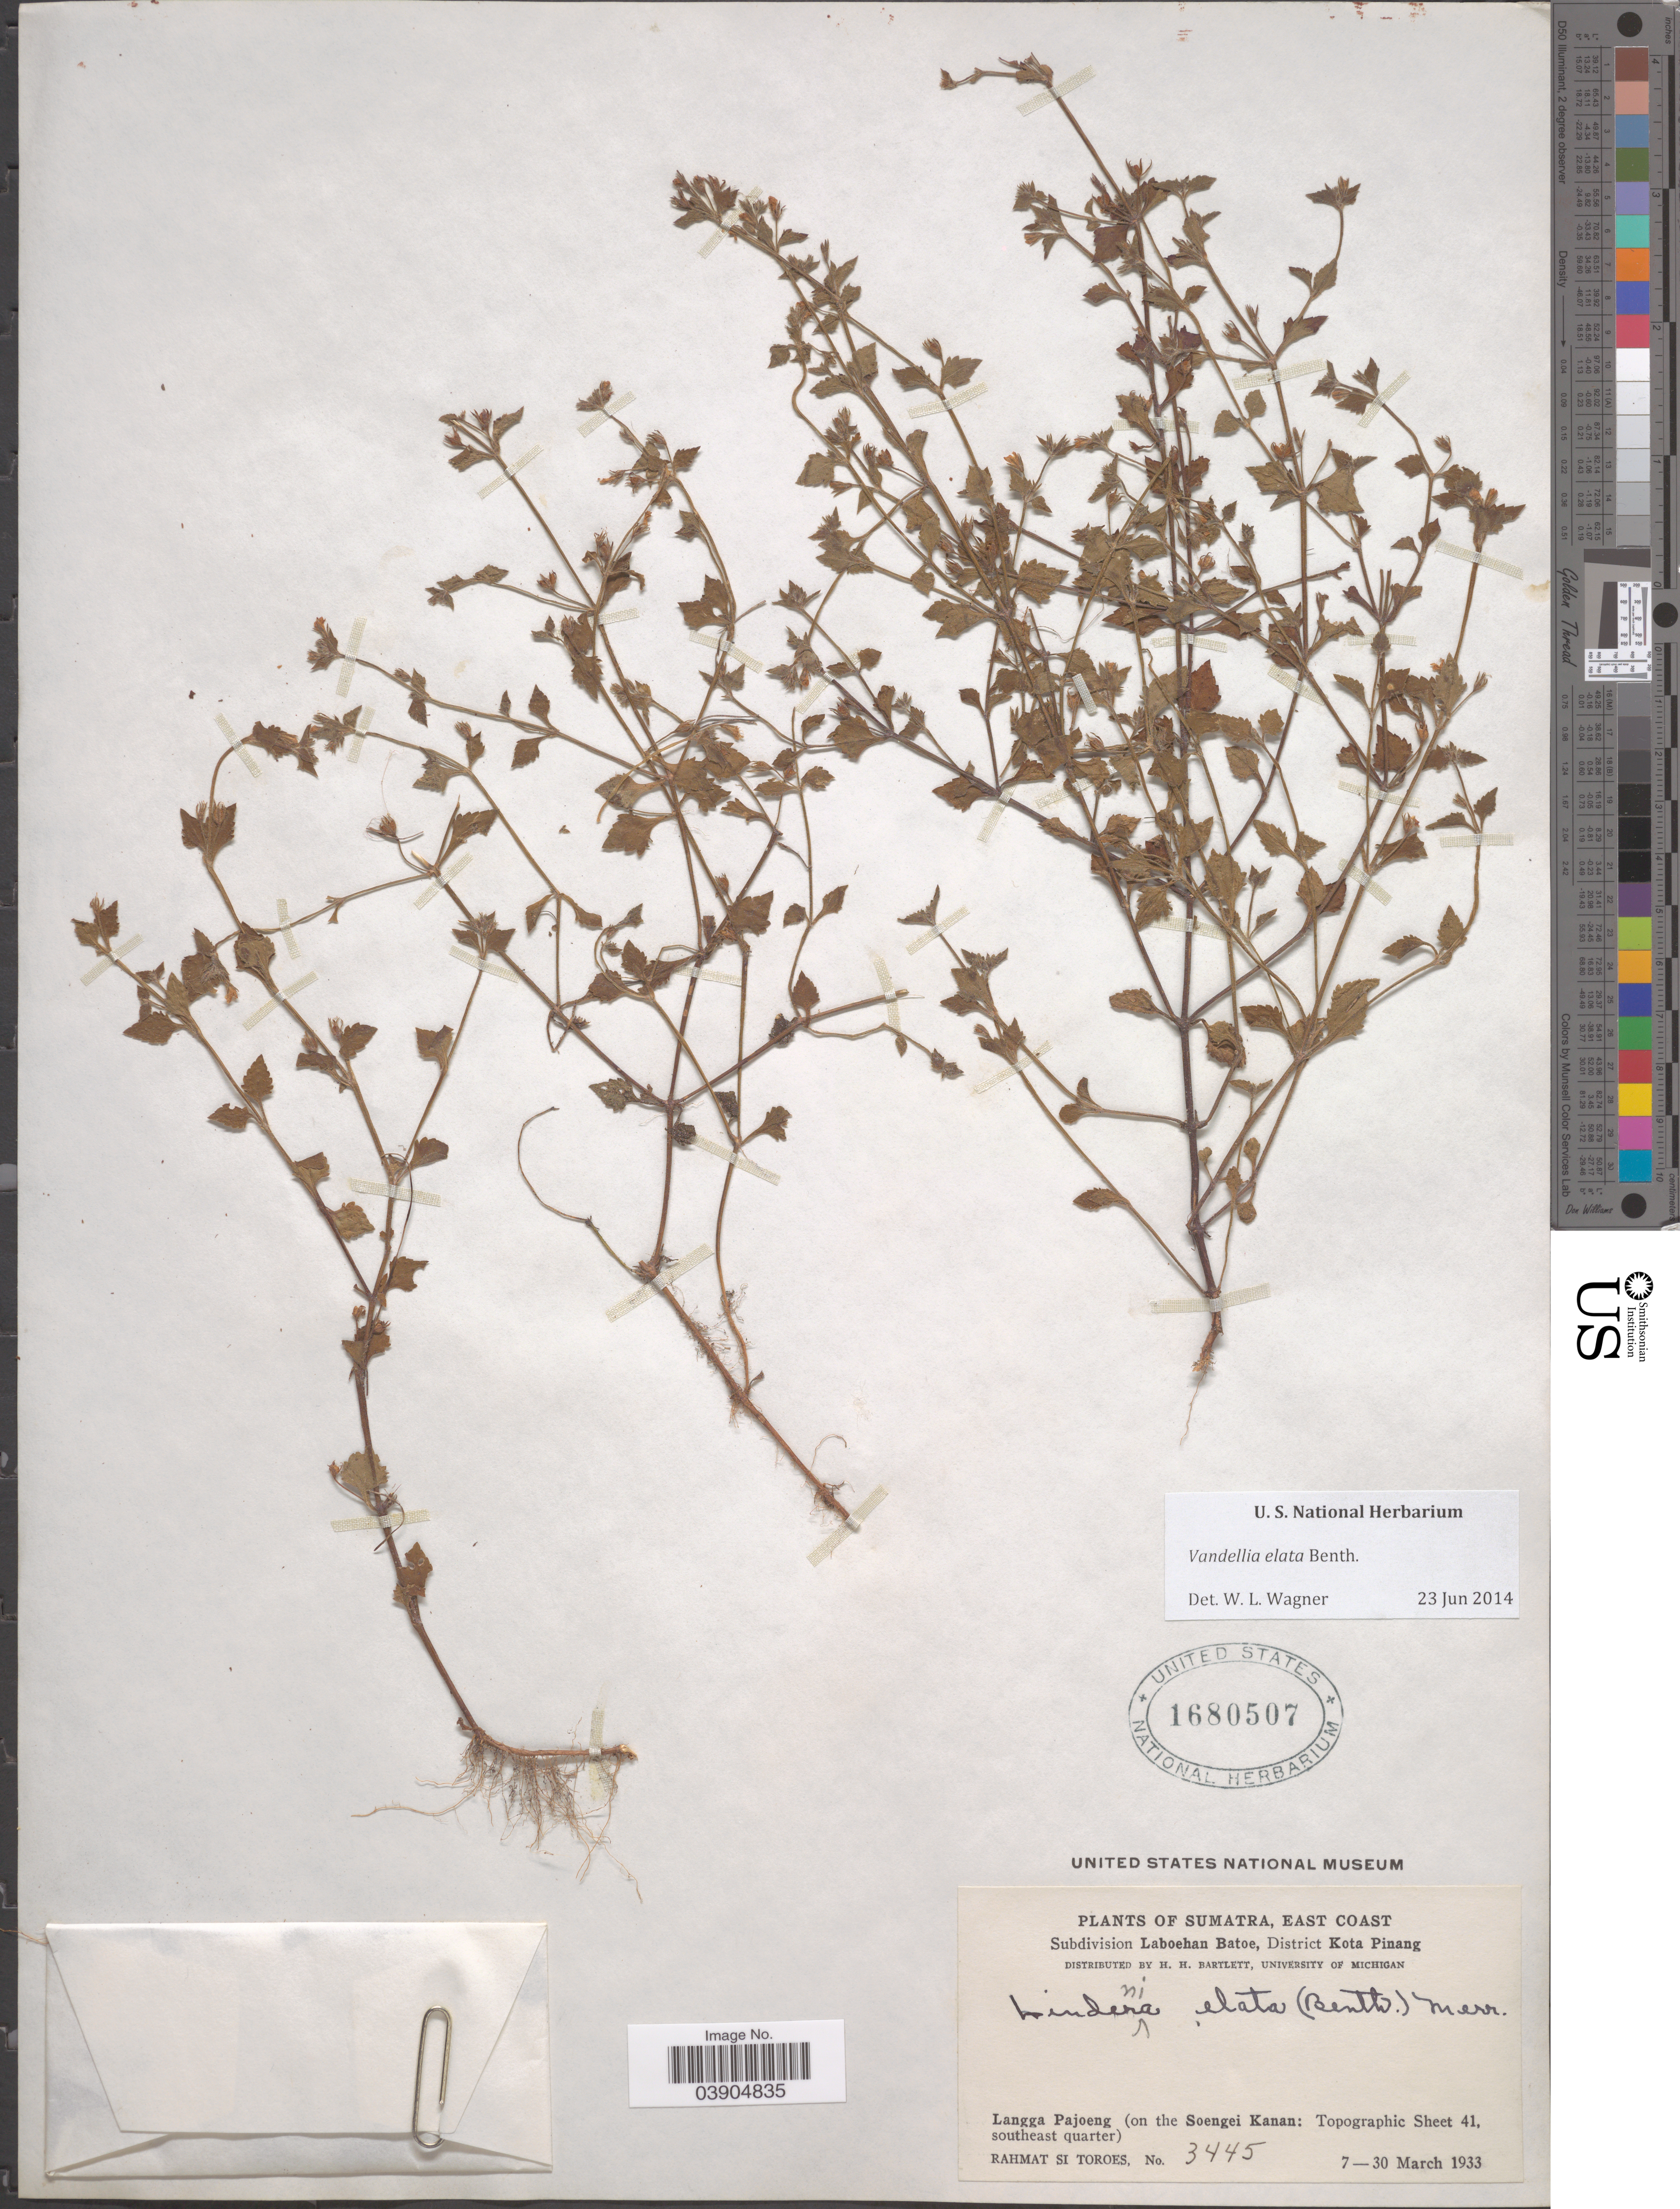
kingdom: Plantae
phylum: Tracheophyta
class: Magnoliopsida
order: Lamiales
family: Linderniaceae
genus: Lindernia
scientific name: Lindernia elata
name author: (Benth.) Wettst.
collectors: Rahmat Si Boeea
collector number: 3445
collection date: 1933-03-07/1933-03-30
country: Indonesia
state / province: Sumatra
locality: East Coast. Subdivision Laboehan Batoe, District Kota Pinang. Langga Pajoeng (on the Soengei Kanan: Topographic Sheet 41, southeast quarter).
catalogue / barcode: US 1680507